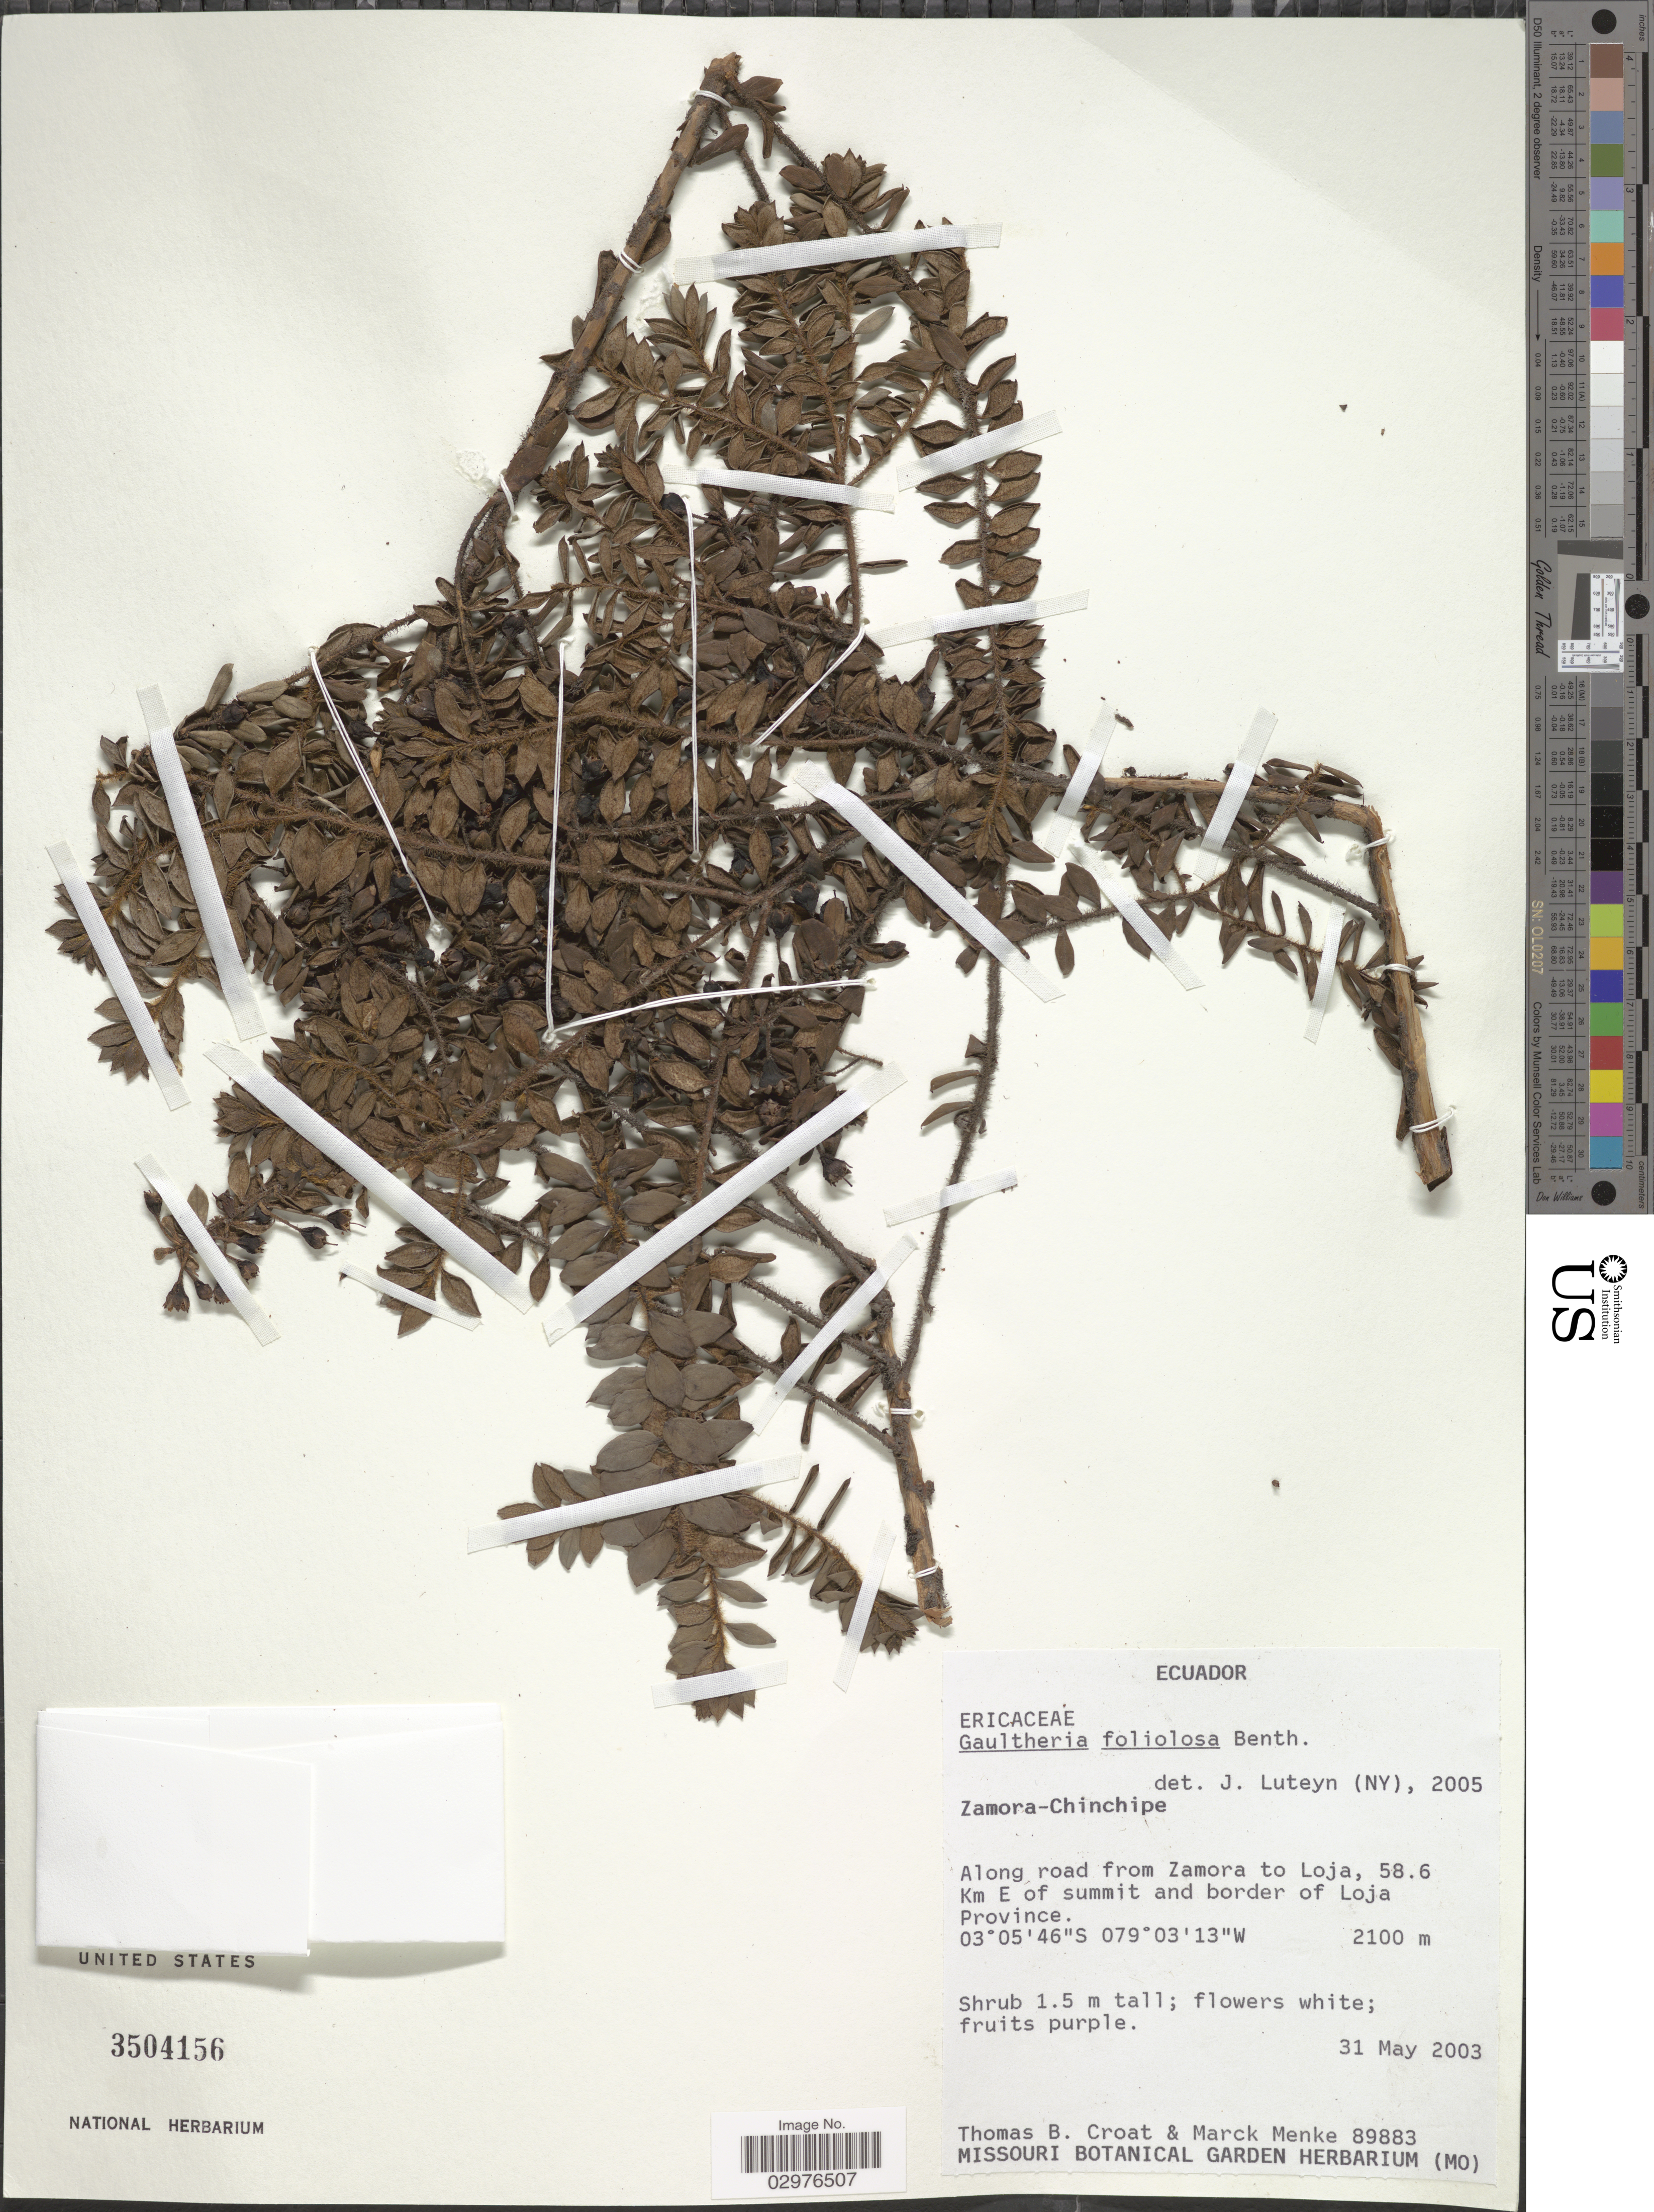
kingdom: Plantae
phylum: Tracheophyta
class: Magnoliopsida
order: Ericales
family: Ericaceae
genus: Gaultheria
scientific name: Gaultheria foliolosa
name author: Benth.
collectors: T. B. Croat & M. Menke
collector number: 89883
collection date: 2003-05-31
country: Ecuador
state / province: Zamora-Chinchipe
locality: Along road from Zamora to Loja, 58.6 Km E of summit and border of Loja Province.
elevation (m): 2100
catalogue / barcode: US 3504156